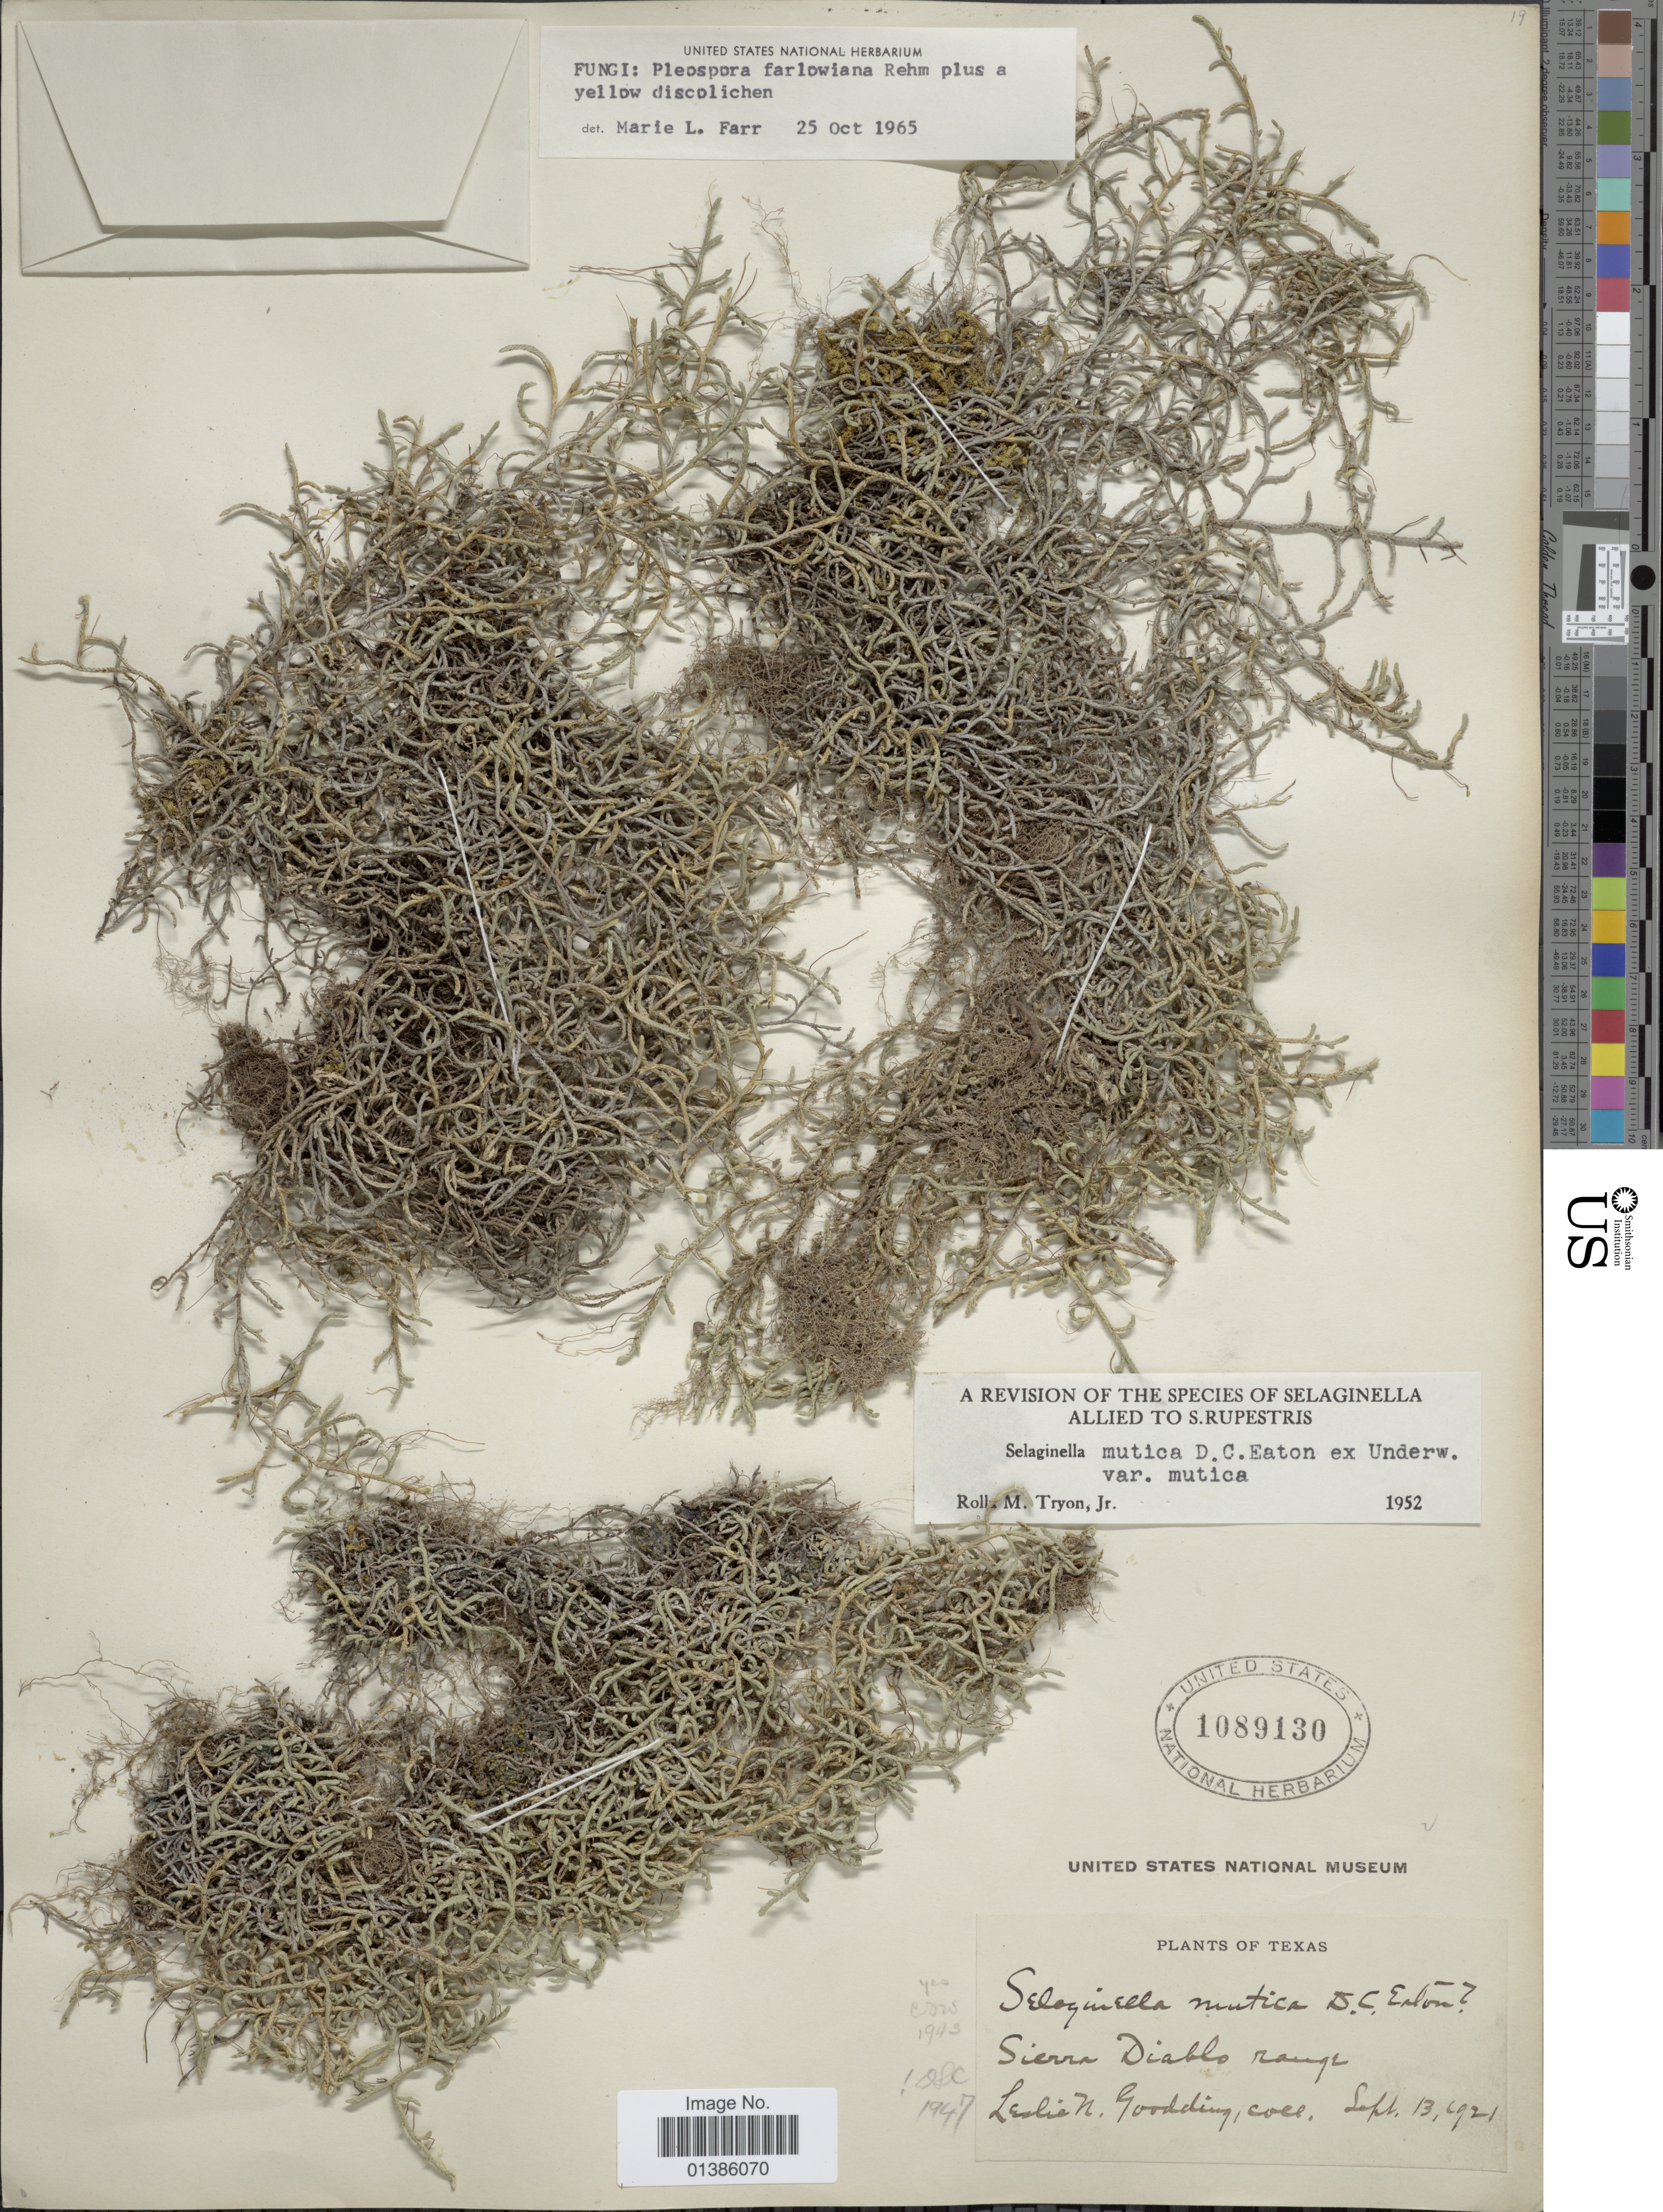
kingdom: Plantae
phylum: Tracheophyta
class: Lycopodiopsida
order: Selaginellales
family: Selaginellaceae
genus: Selaginella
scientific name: Selaginella mutica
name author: D.C. Eaton in Underw.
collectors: L. N. Goodding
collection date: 1921-09-13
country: United States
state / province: Texas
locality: Sierra Diablo range.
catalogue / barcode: US 1089130